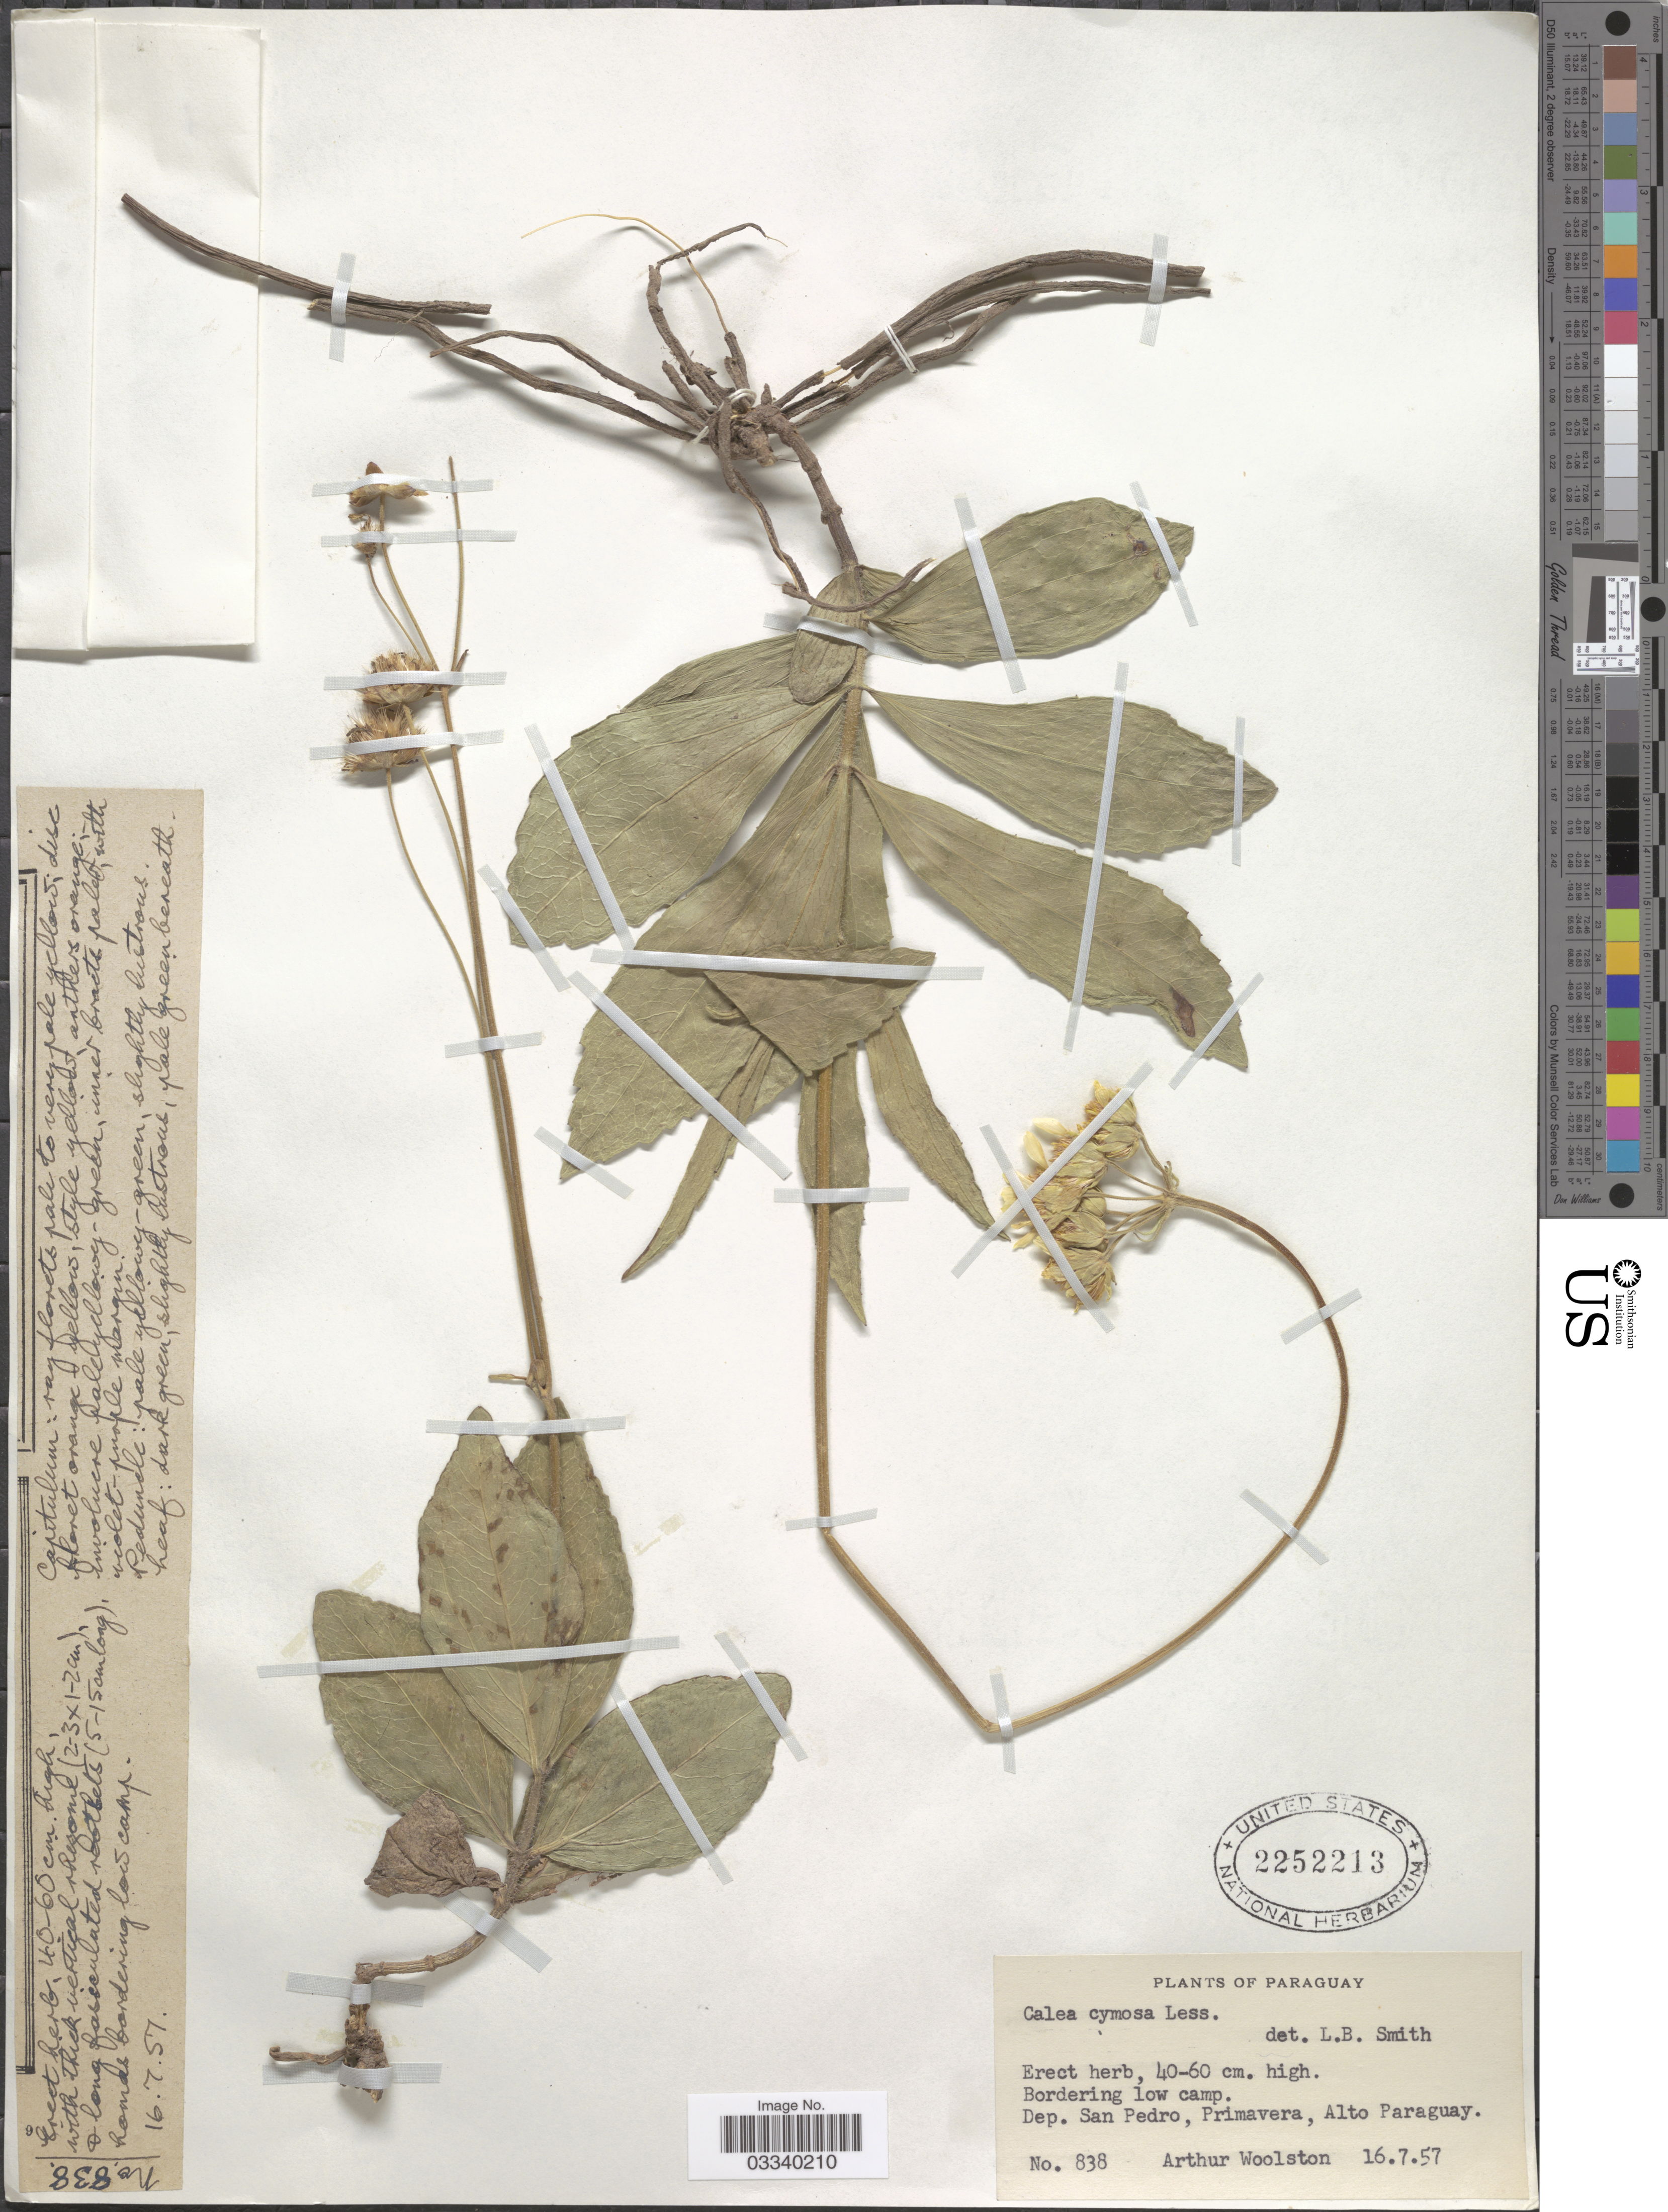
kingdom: Plantae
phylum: Tracheophyta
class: Magnoliopsida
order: Asterales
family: Asteraceae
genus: Calea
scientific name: Calea cymosa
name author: Less.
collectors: A. L. Woolston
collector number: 838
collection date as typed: Transcribed d/m/y: 16/7/57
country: Paraguay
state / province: Alto Paraguay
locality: Dep. San Pedro, Primavera.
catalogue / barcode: US 2252213